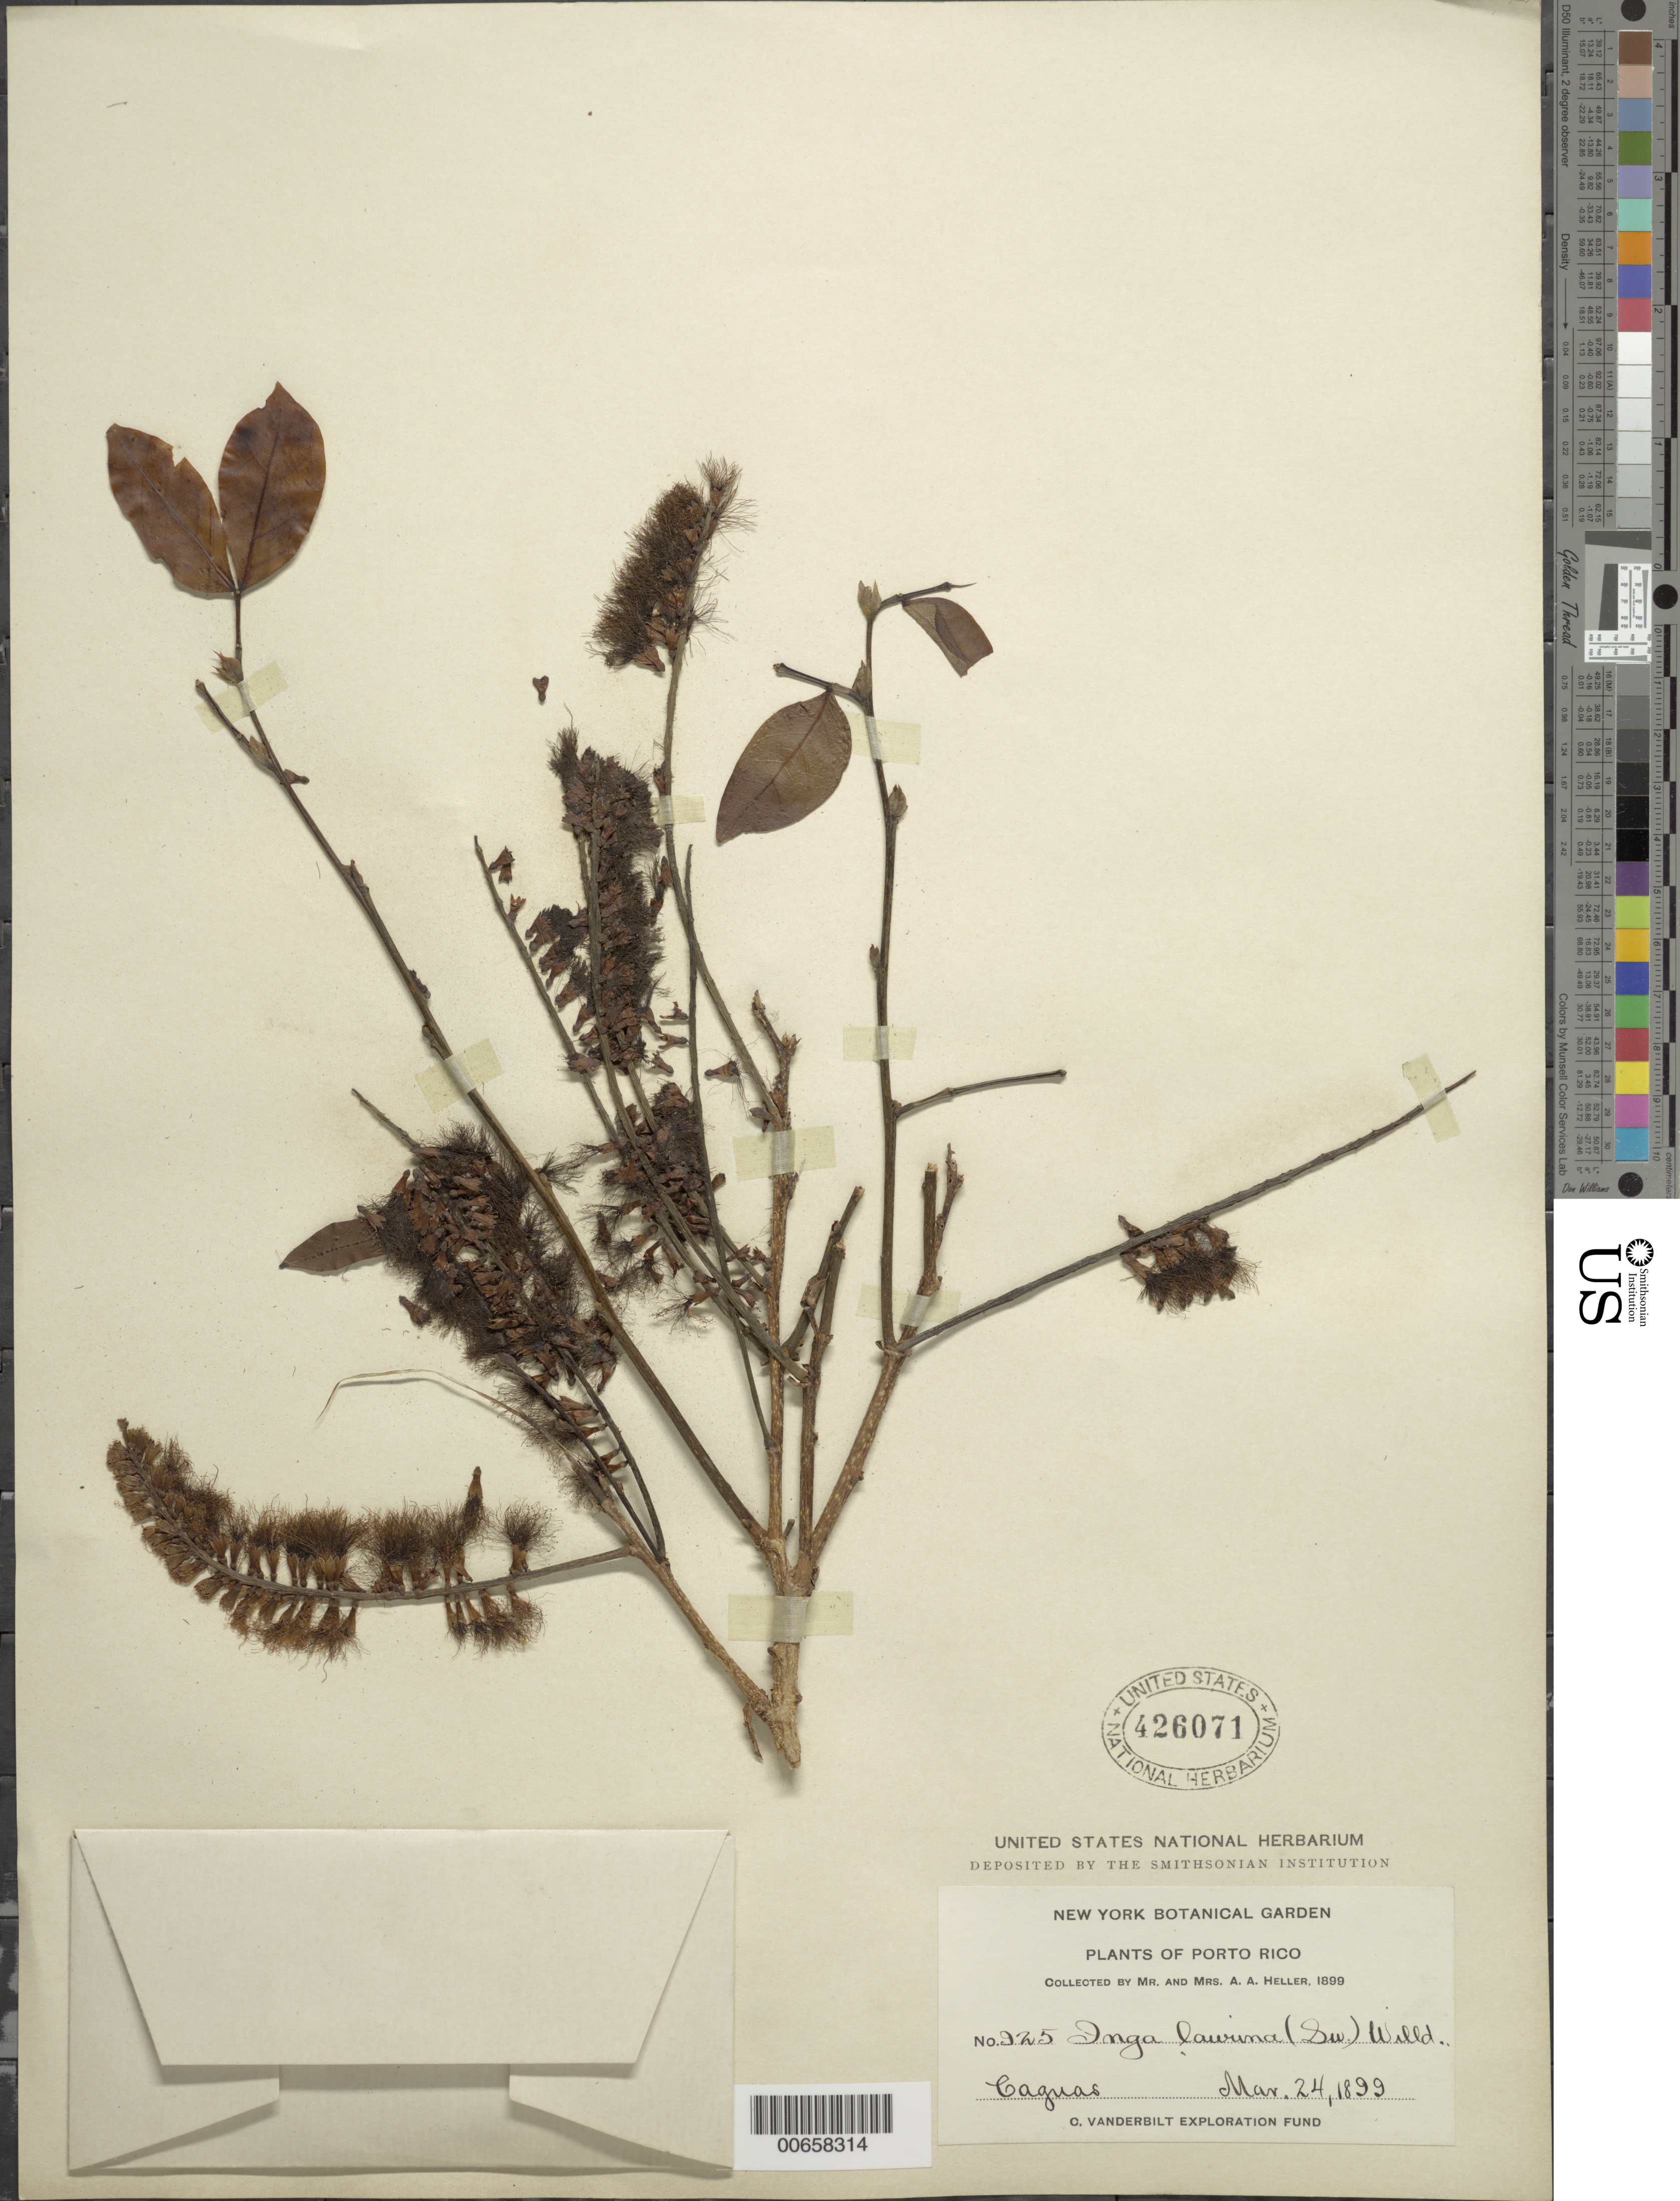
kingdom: Plantae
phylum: Tracheophyta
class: Magnoliopsida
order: Fabales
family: Fabaceae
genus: Inga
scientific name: Inga laurina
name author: (Sw.) Willd.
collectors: A. A. Heller & -- Heller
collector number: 925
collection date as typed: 24 Mar 1899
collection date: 1899-03-24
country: Puerto Rico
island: Greater Antilles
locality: Caguas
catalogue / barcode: US 426071